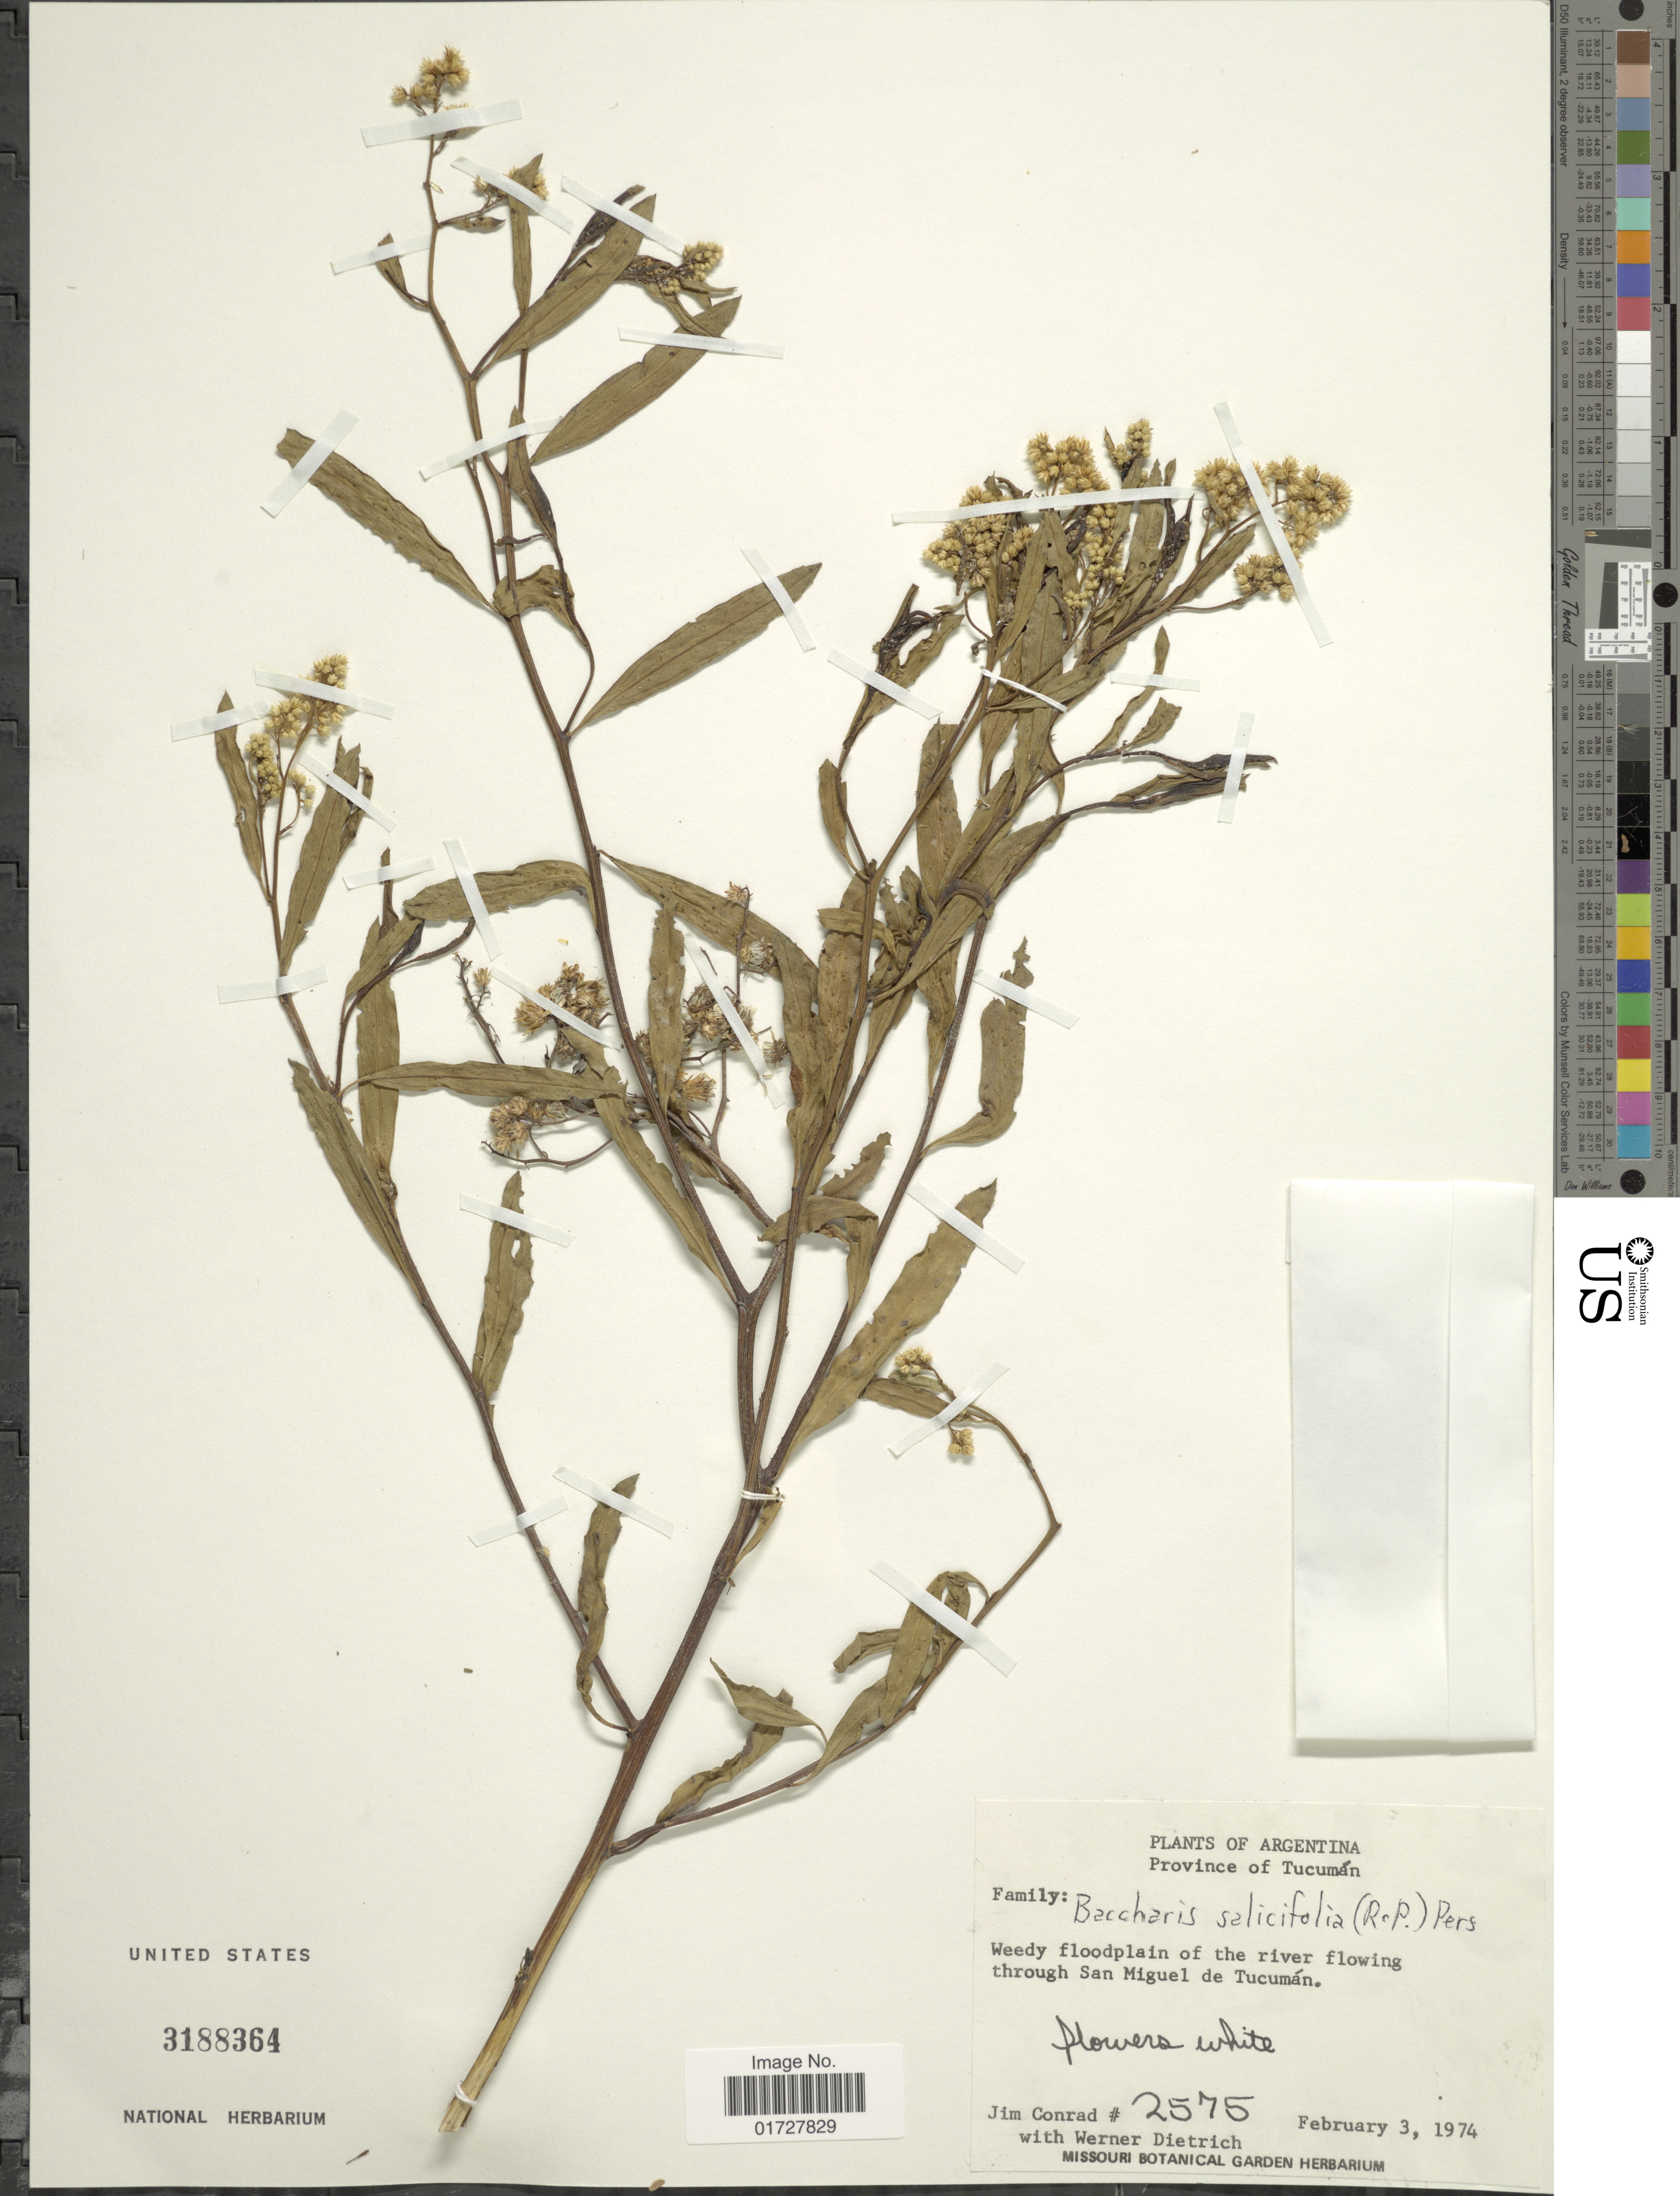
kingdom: Plantae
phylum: Tracheophyta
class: Magnoliopsida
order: Asterales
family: Asteraceae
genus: Baccharis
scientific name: Baccharis salicifolia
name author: (Ruiz & Pav.) Pers.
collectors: J. Conrad & W. Dietrich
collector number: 2575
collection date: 1974-02-03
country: Argentina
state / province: Tucuman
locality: River flowing through San Miguel de Tucuman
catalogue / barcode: US 3188364